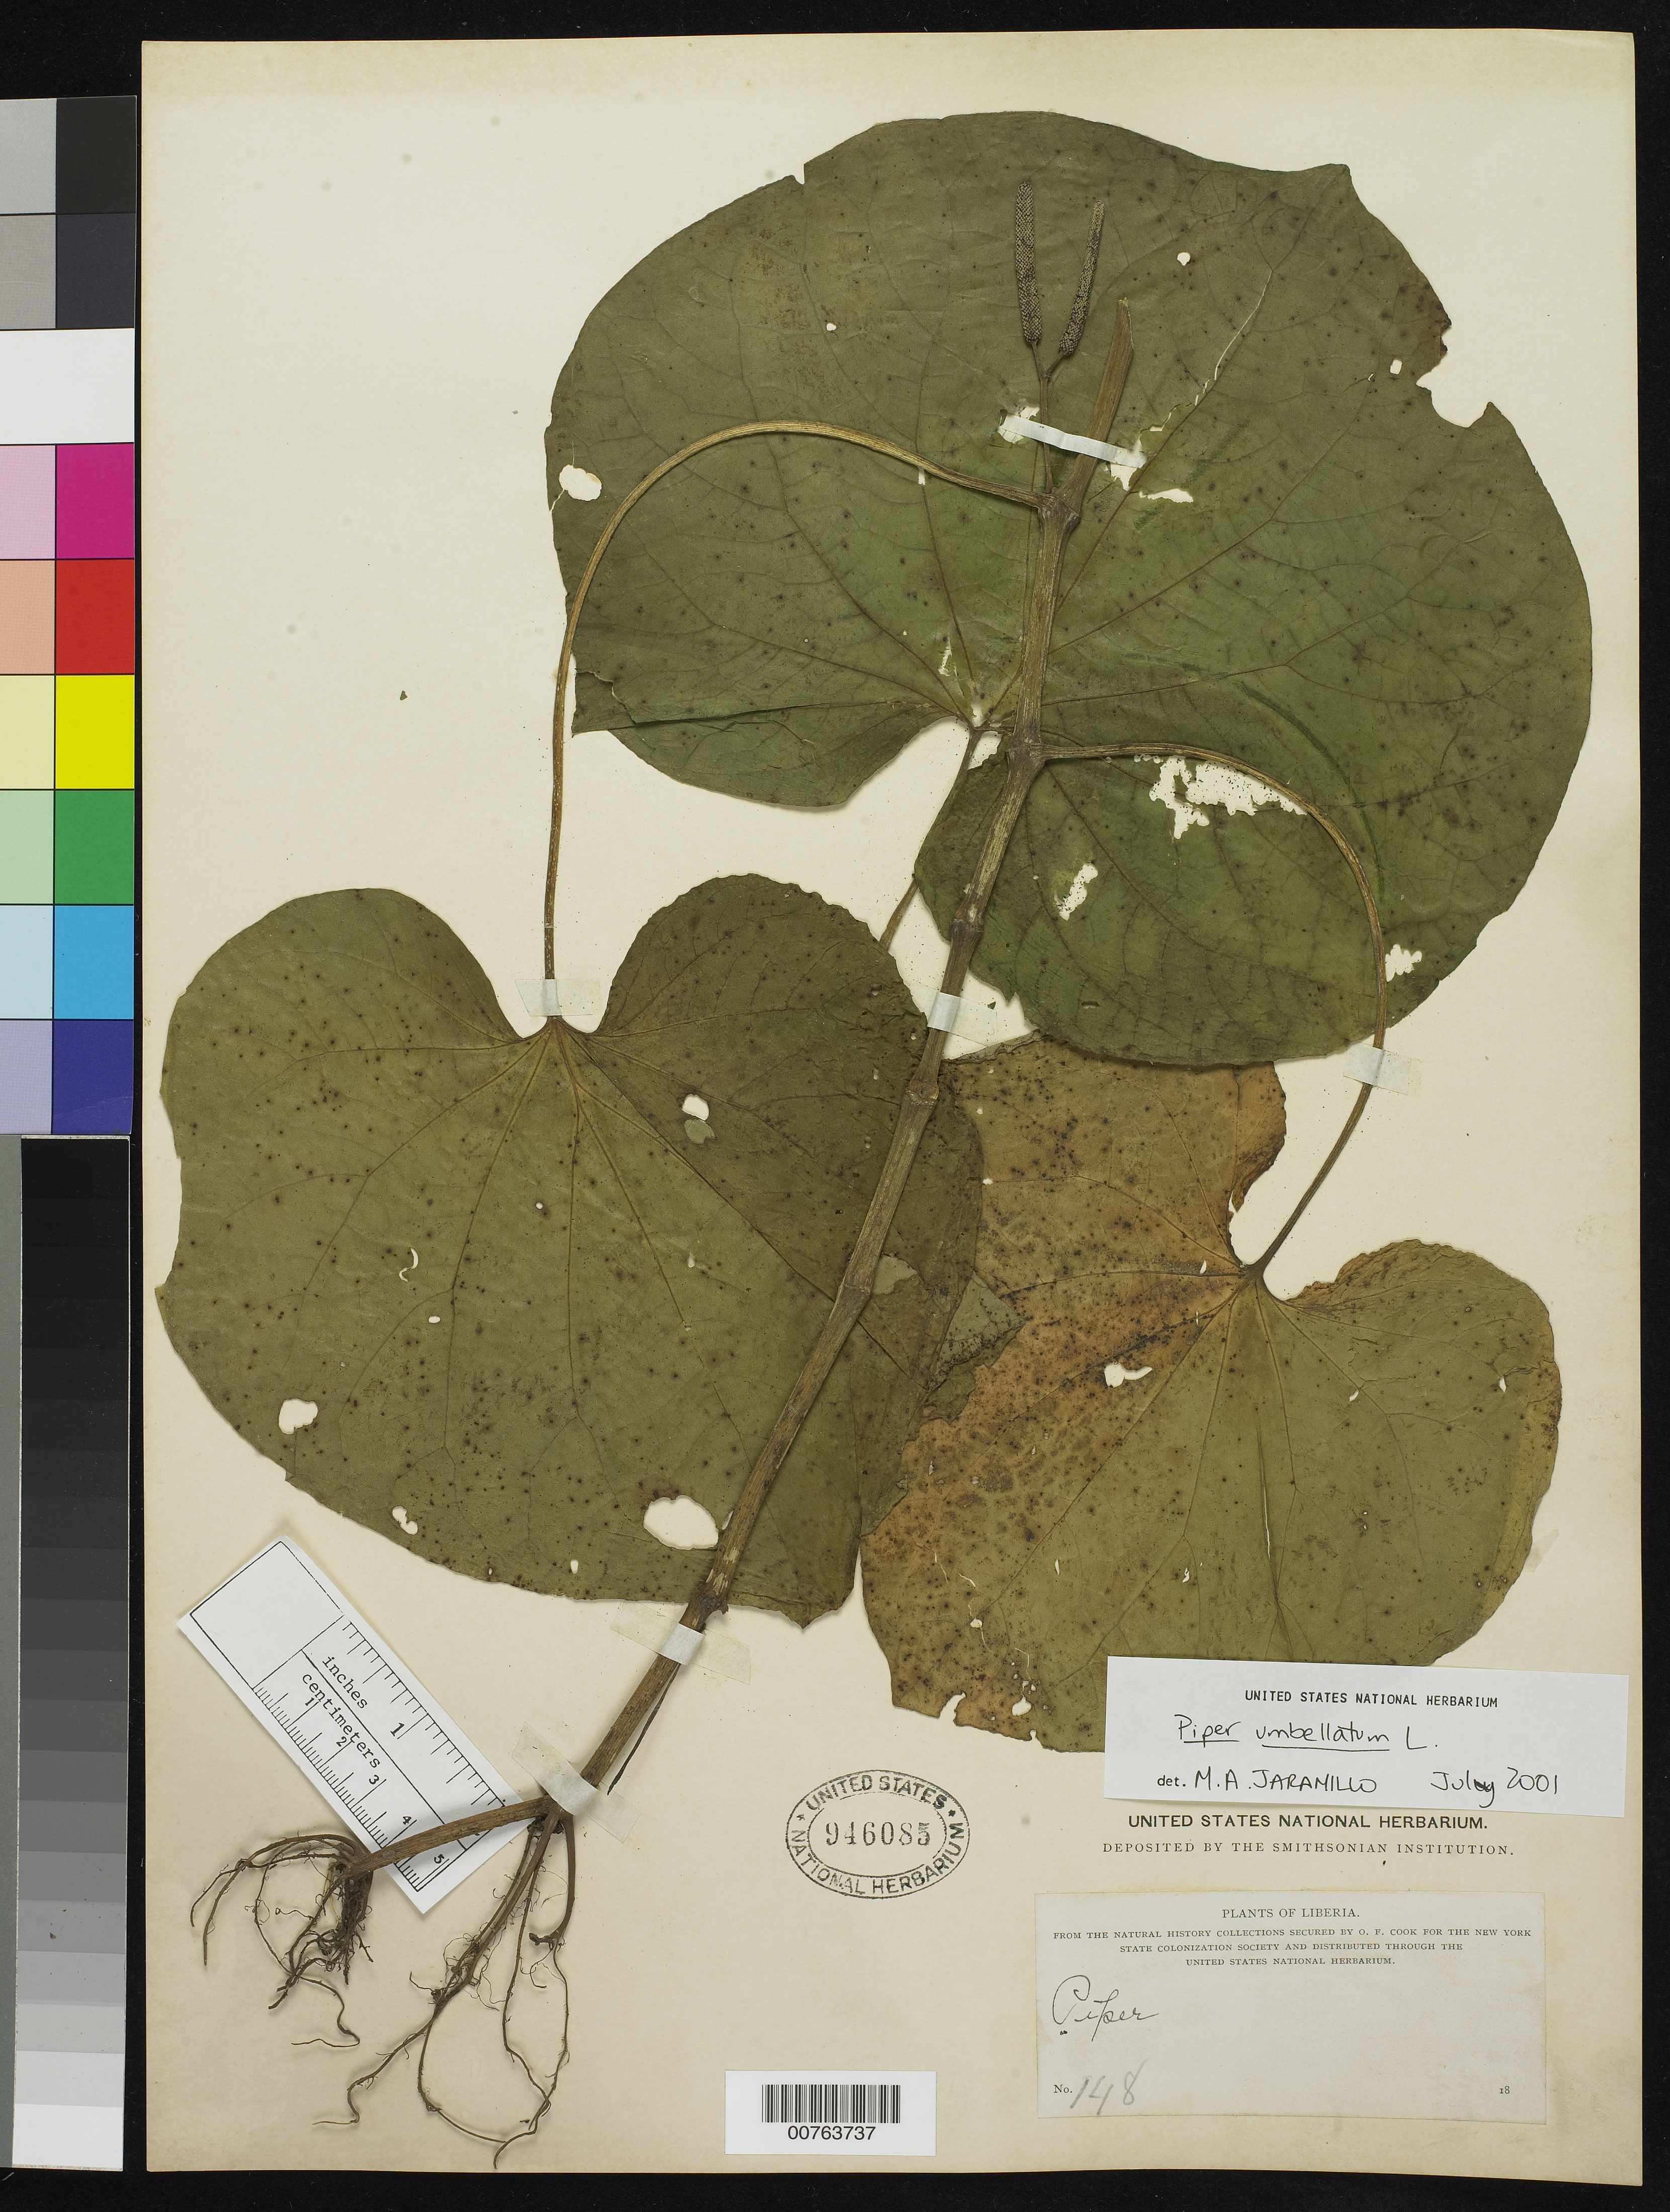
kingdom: Plantae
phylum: Tracheophyta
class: Magnoliopsida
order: Piperales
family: Piperaceae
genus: Piper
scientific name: Piper umbellatum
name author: L.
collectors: O. F. Cook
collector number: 148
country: Liberia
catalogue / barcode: US 946083